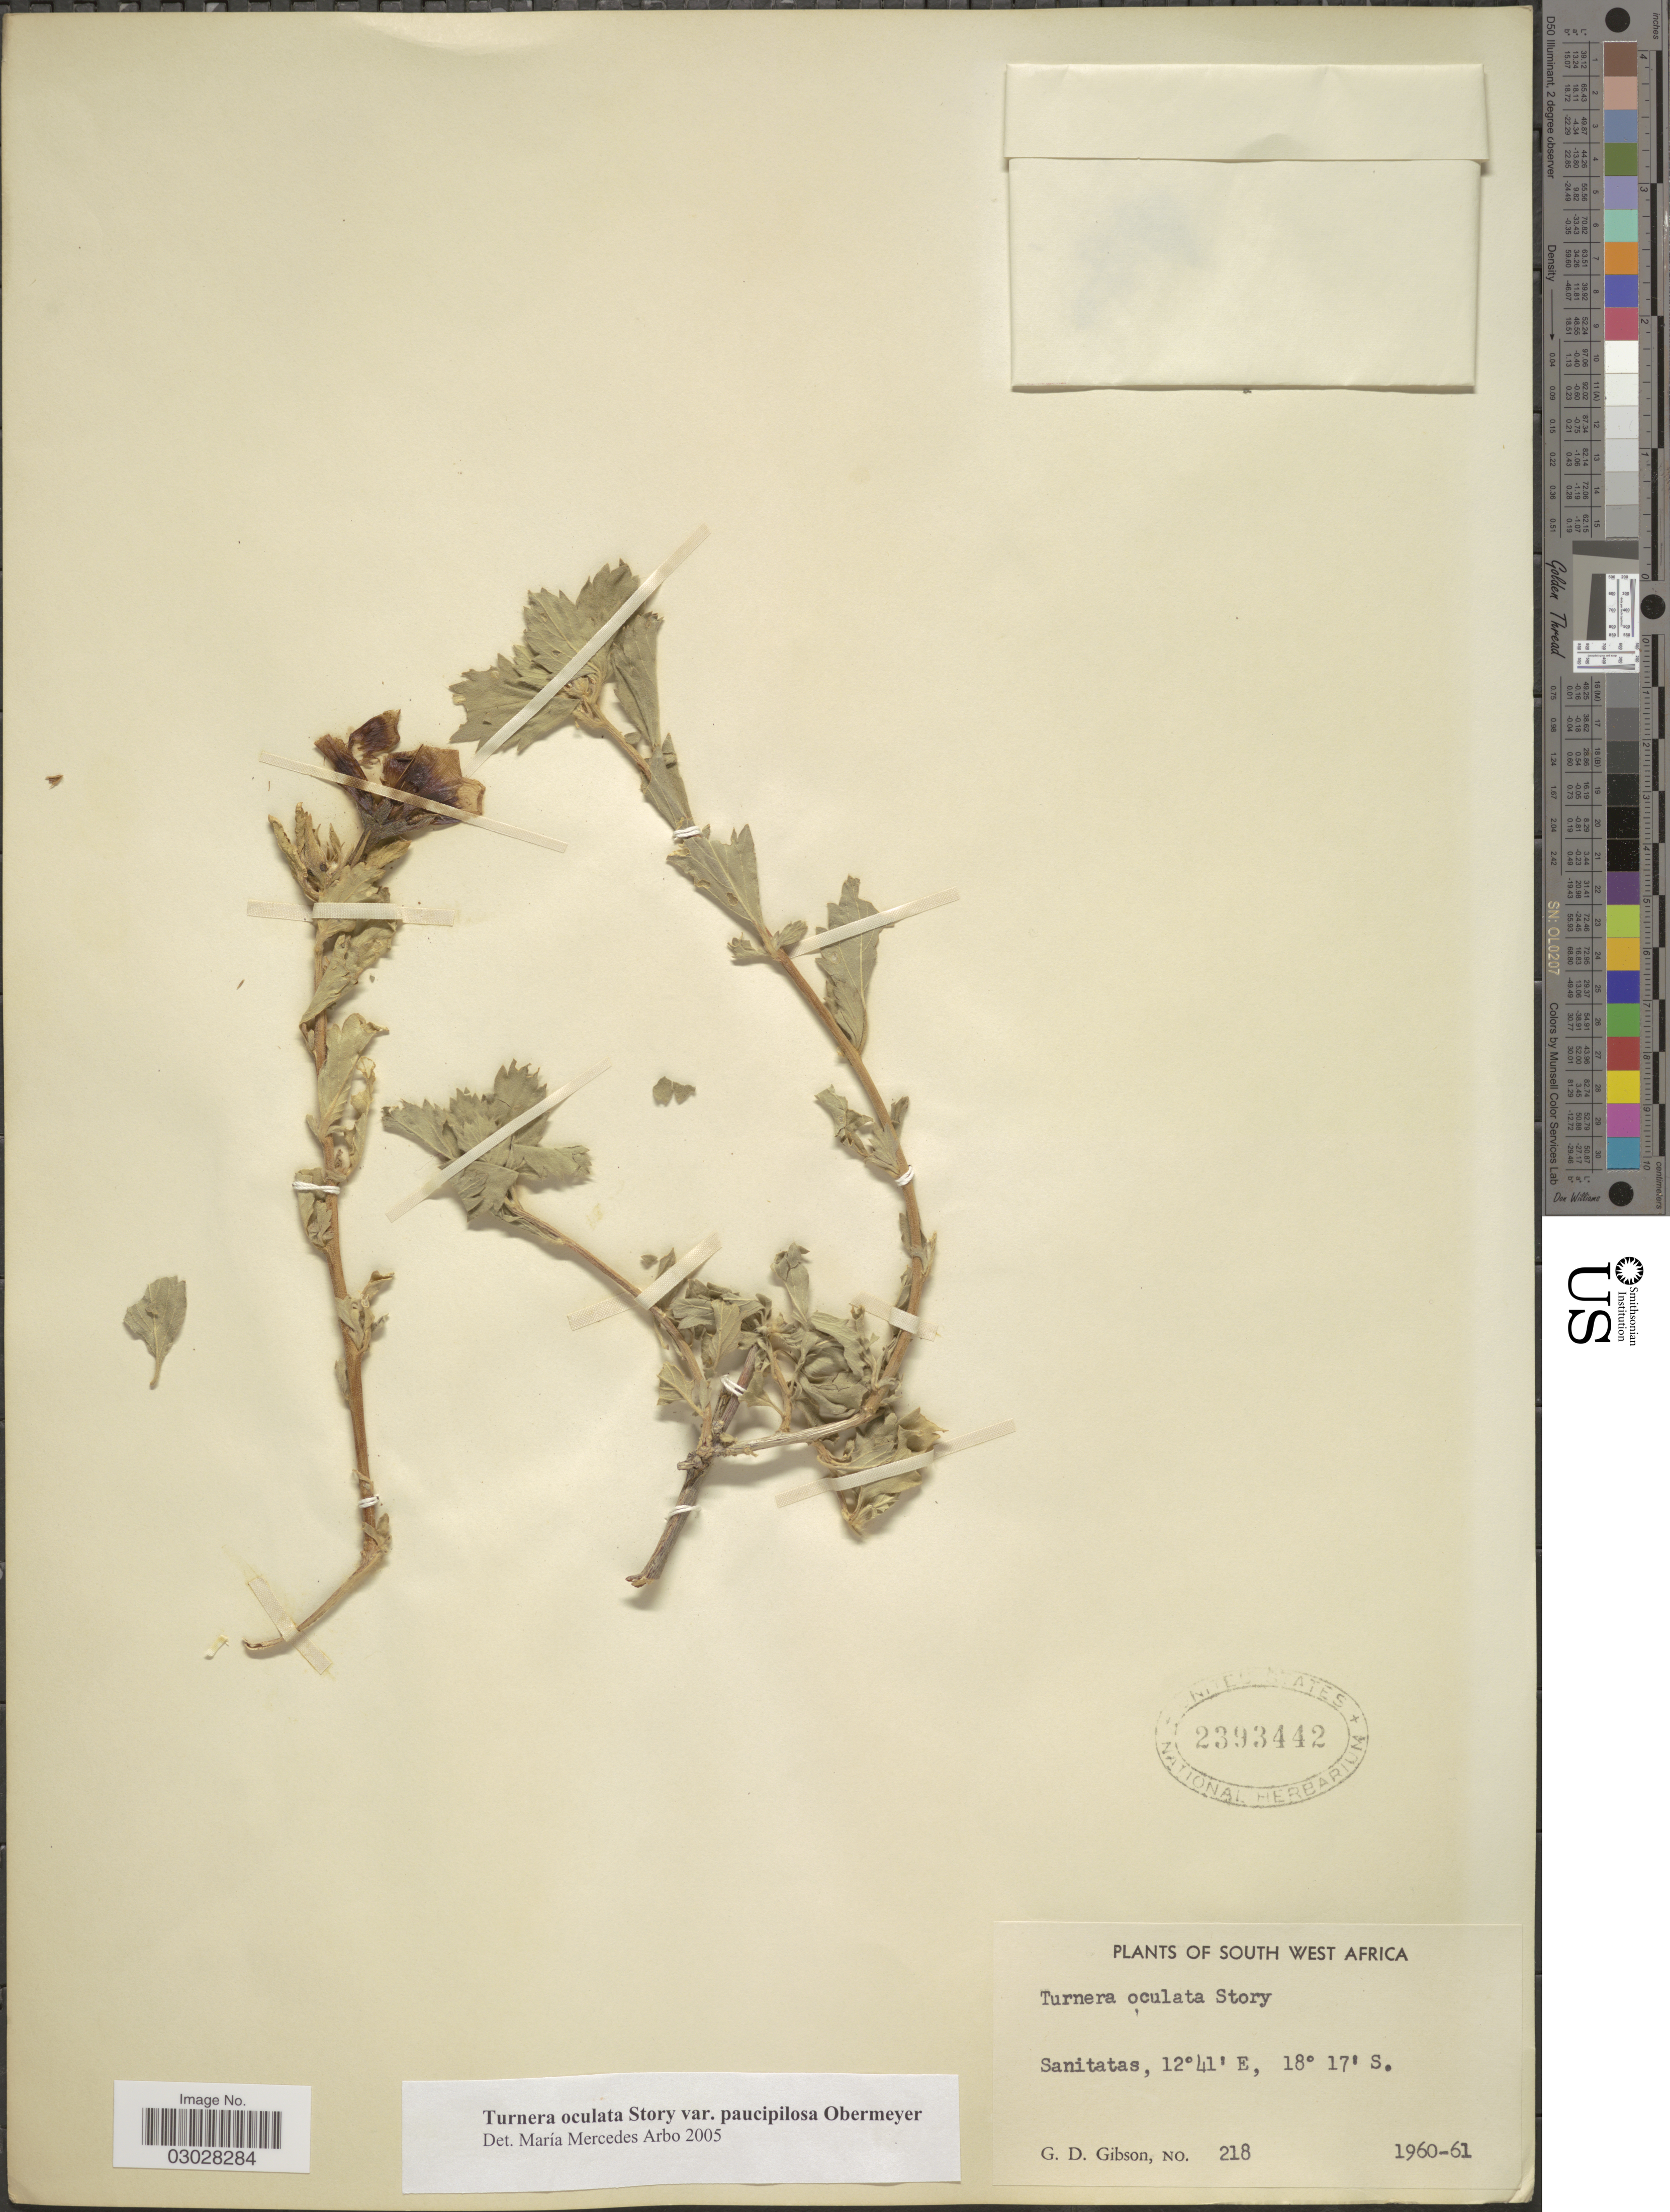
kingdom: Plantae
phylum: Tracheophyta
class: Magnoliopsida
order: Malpighiales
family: Turneraceae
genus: Turnera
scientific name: Turnera oculata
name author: Story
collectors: G. D. Gibson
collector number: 218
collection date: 1960/1961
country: Namibia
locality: South West Africa. Sanitatas.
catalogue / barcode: US 2393442